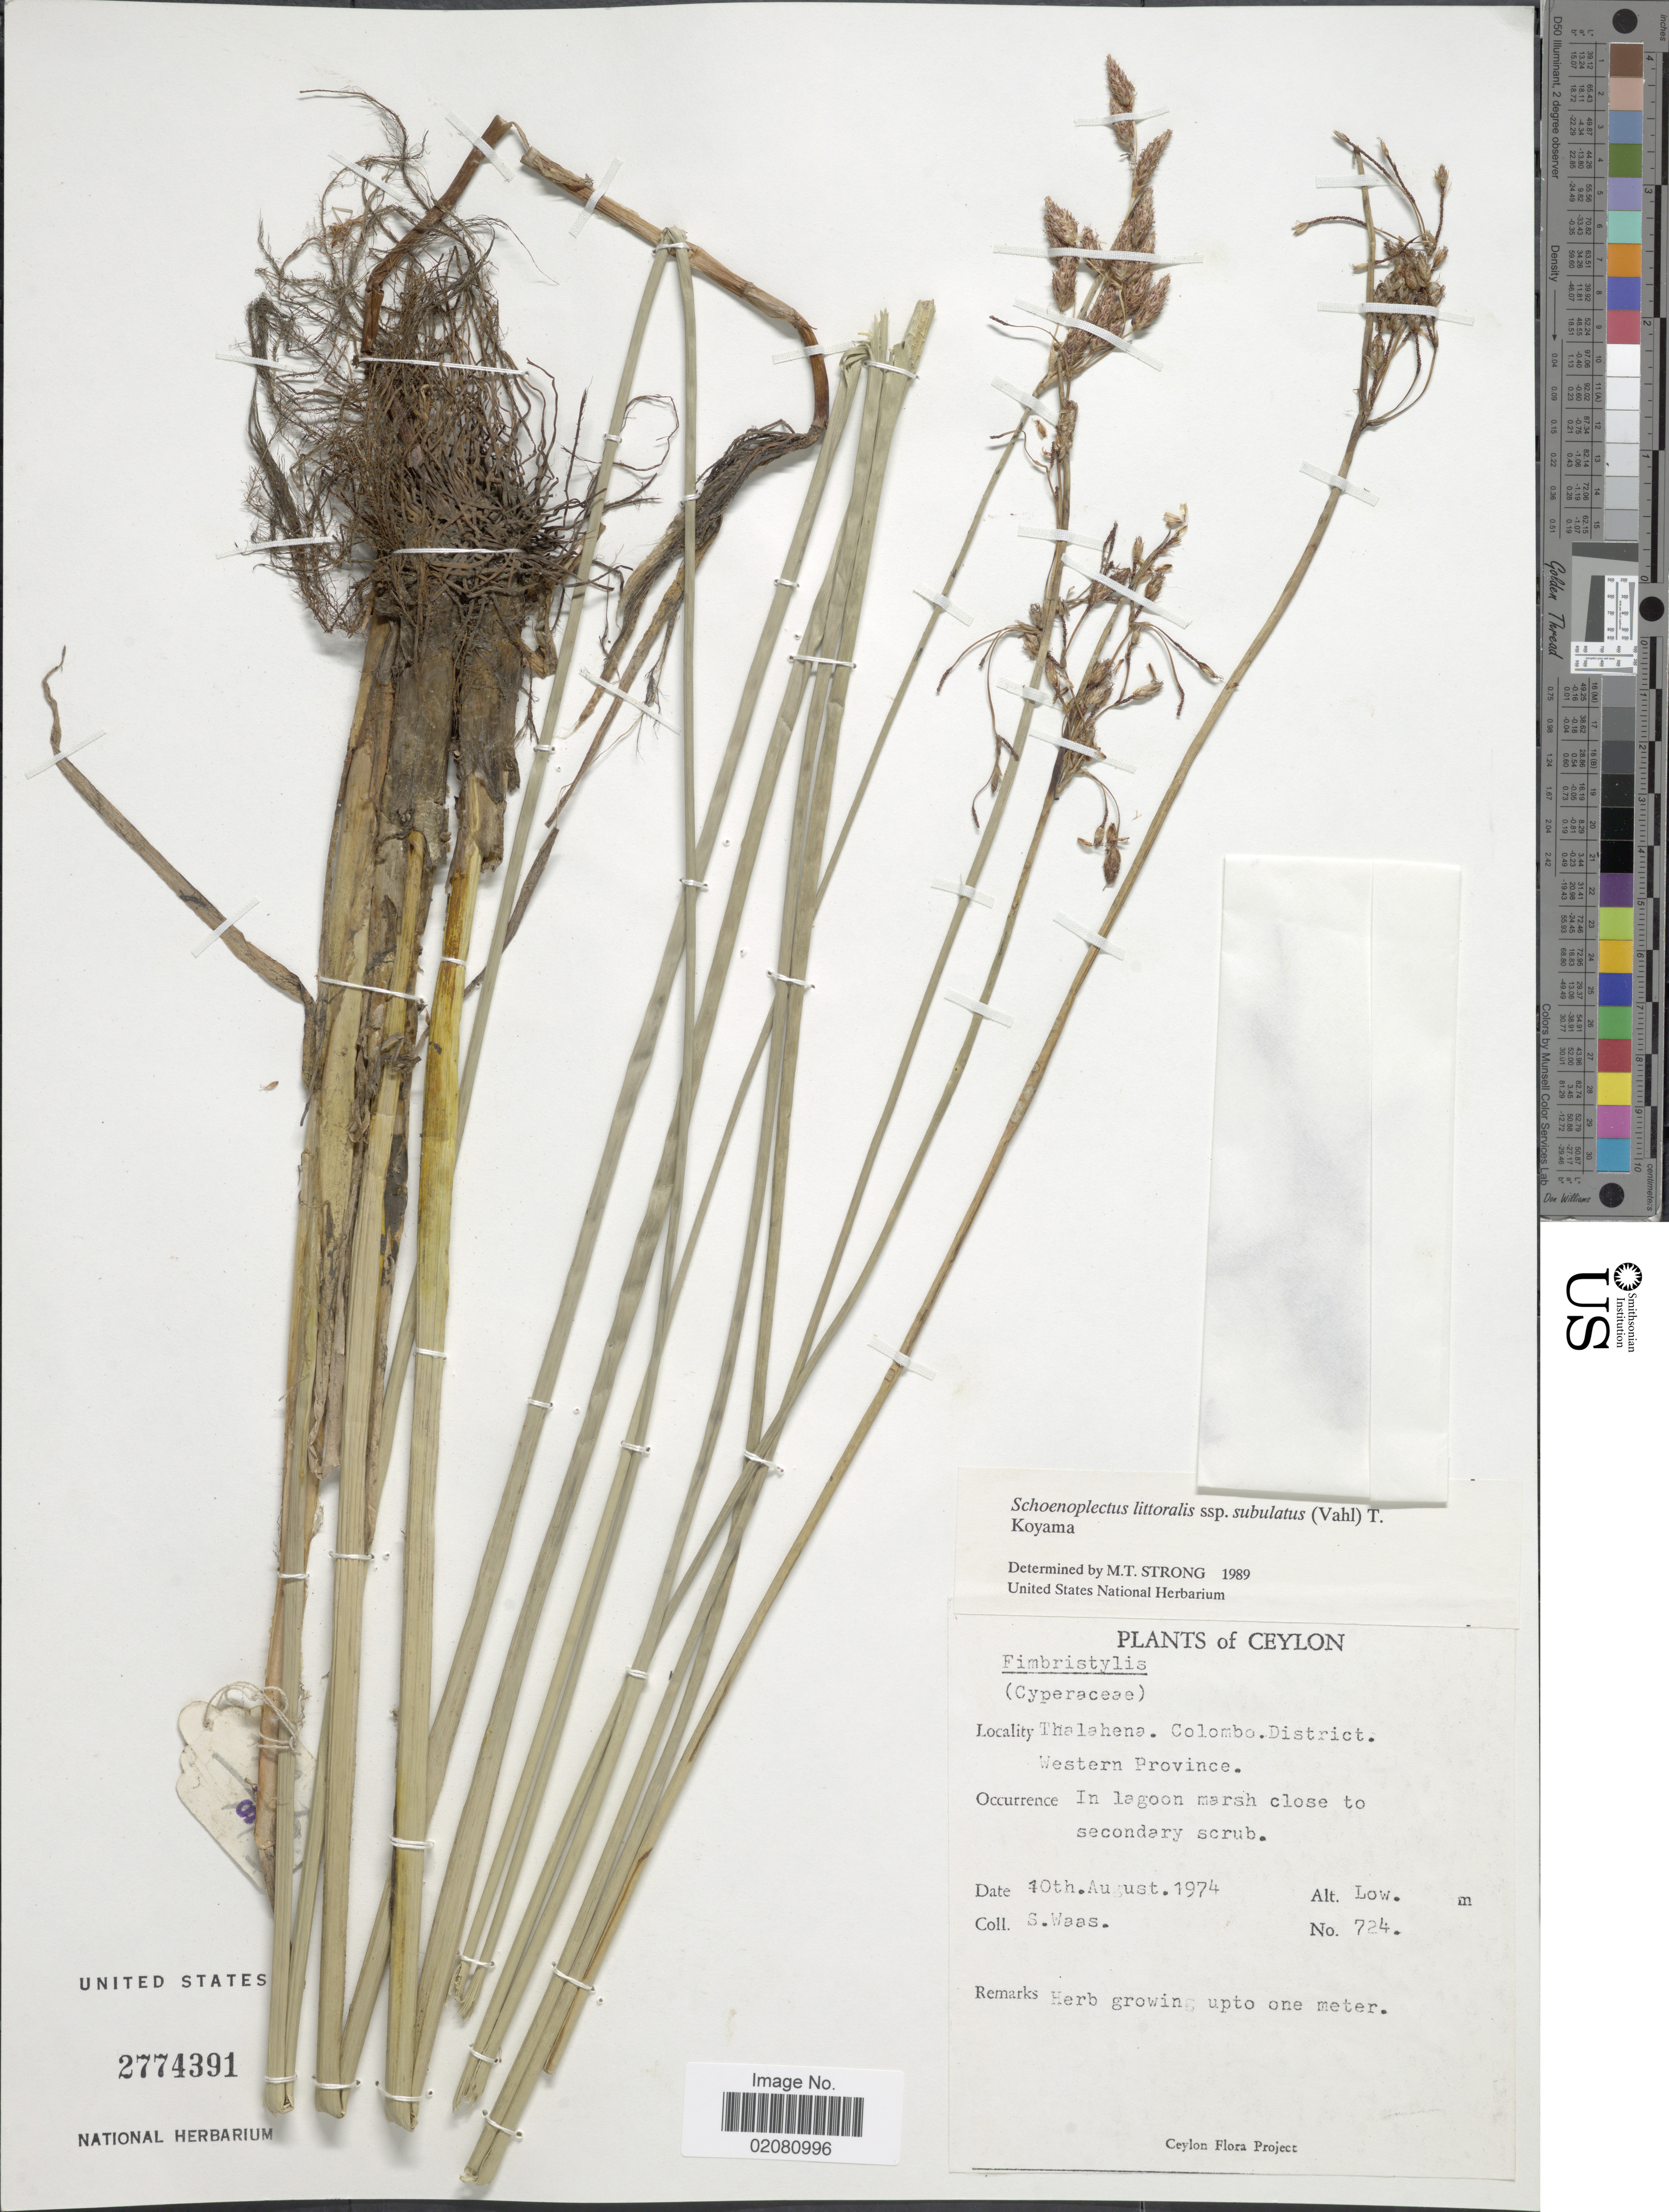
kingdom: Plantae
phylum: Tracheophyta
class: Liliopsida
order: Poales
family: Cyperaceae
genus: Schoenoplectus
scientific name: Schoenoplectus litoralis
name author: (Schrad.) Palla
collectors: S. Waas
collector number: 724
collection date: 1974-08-10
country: Sri Lanka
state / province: Western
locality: Ceylon, Thalahena, colombo District Western Province.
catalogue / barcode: US 2774391